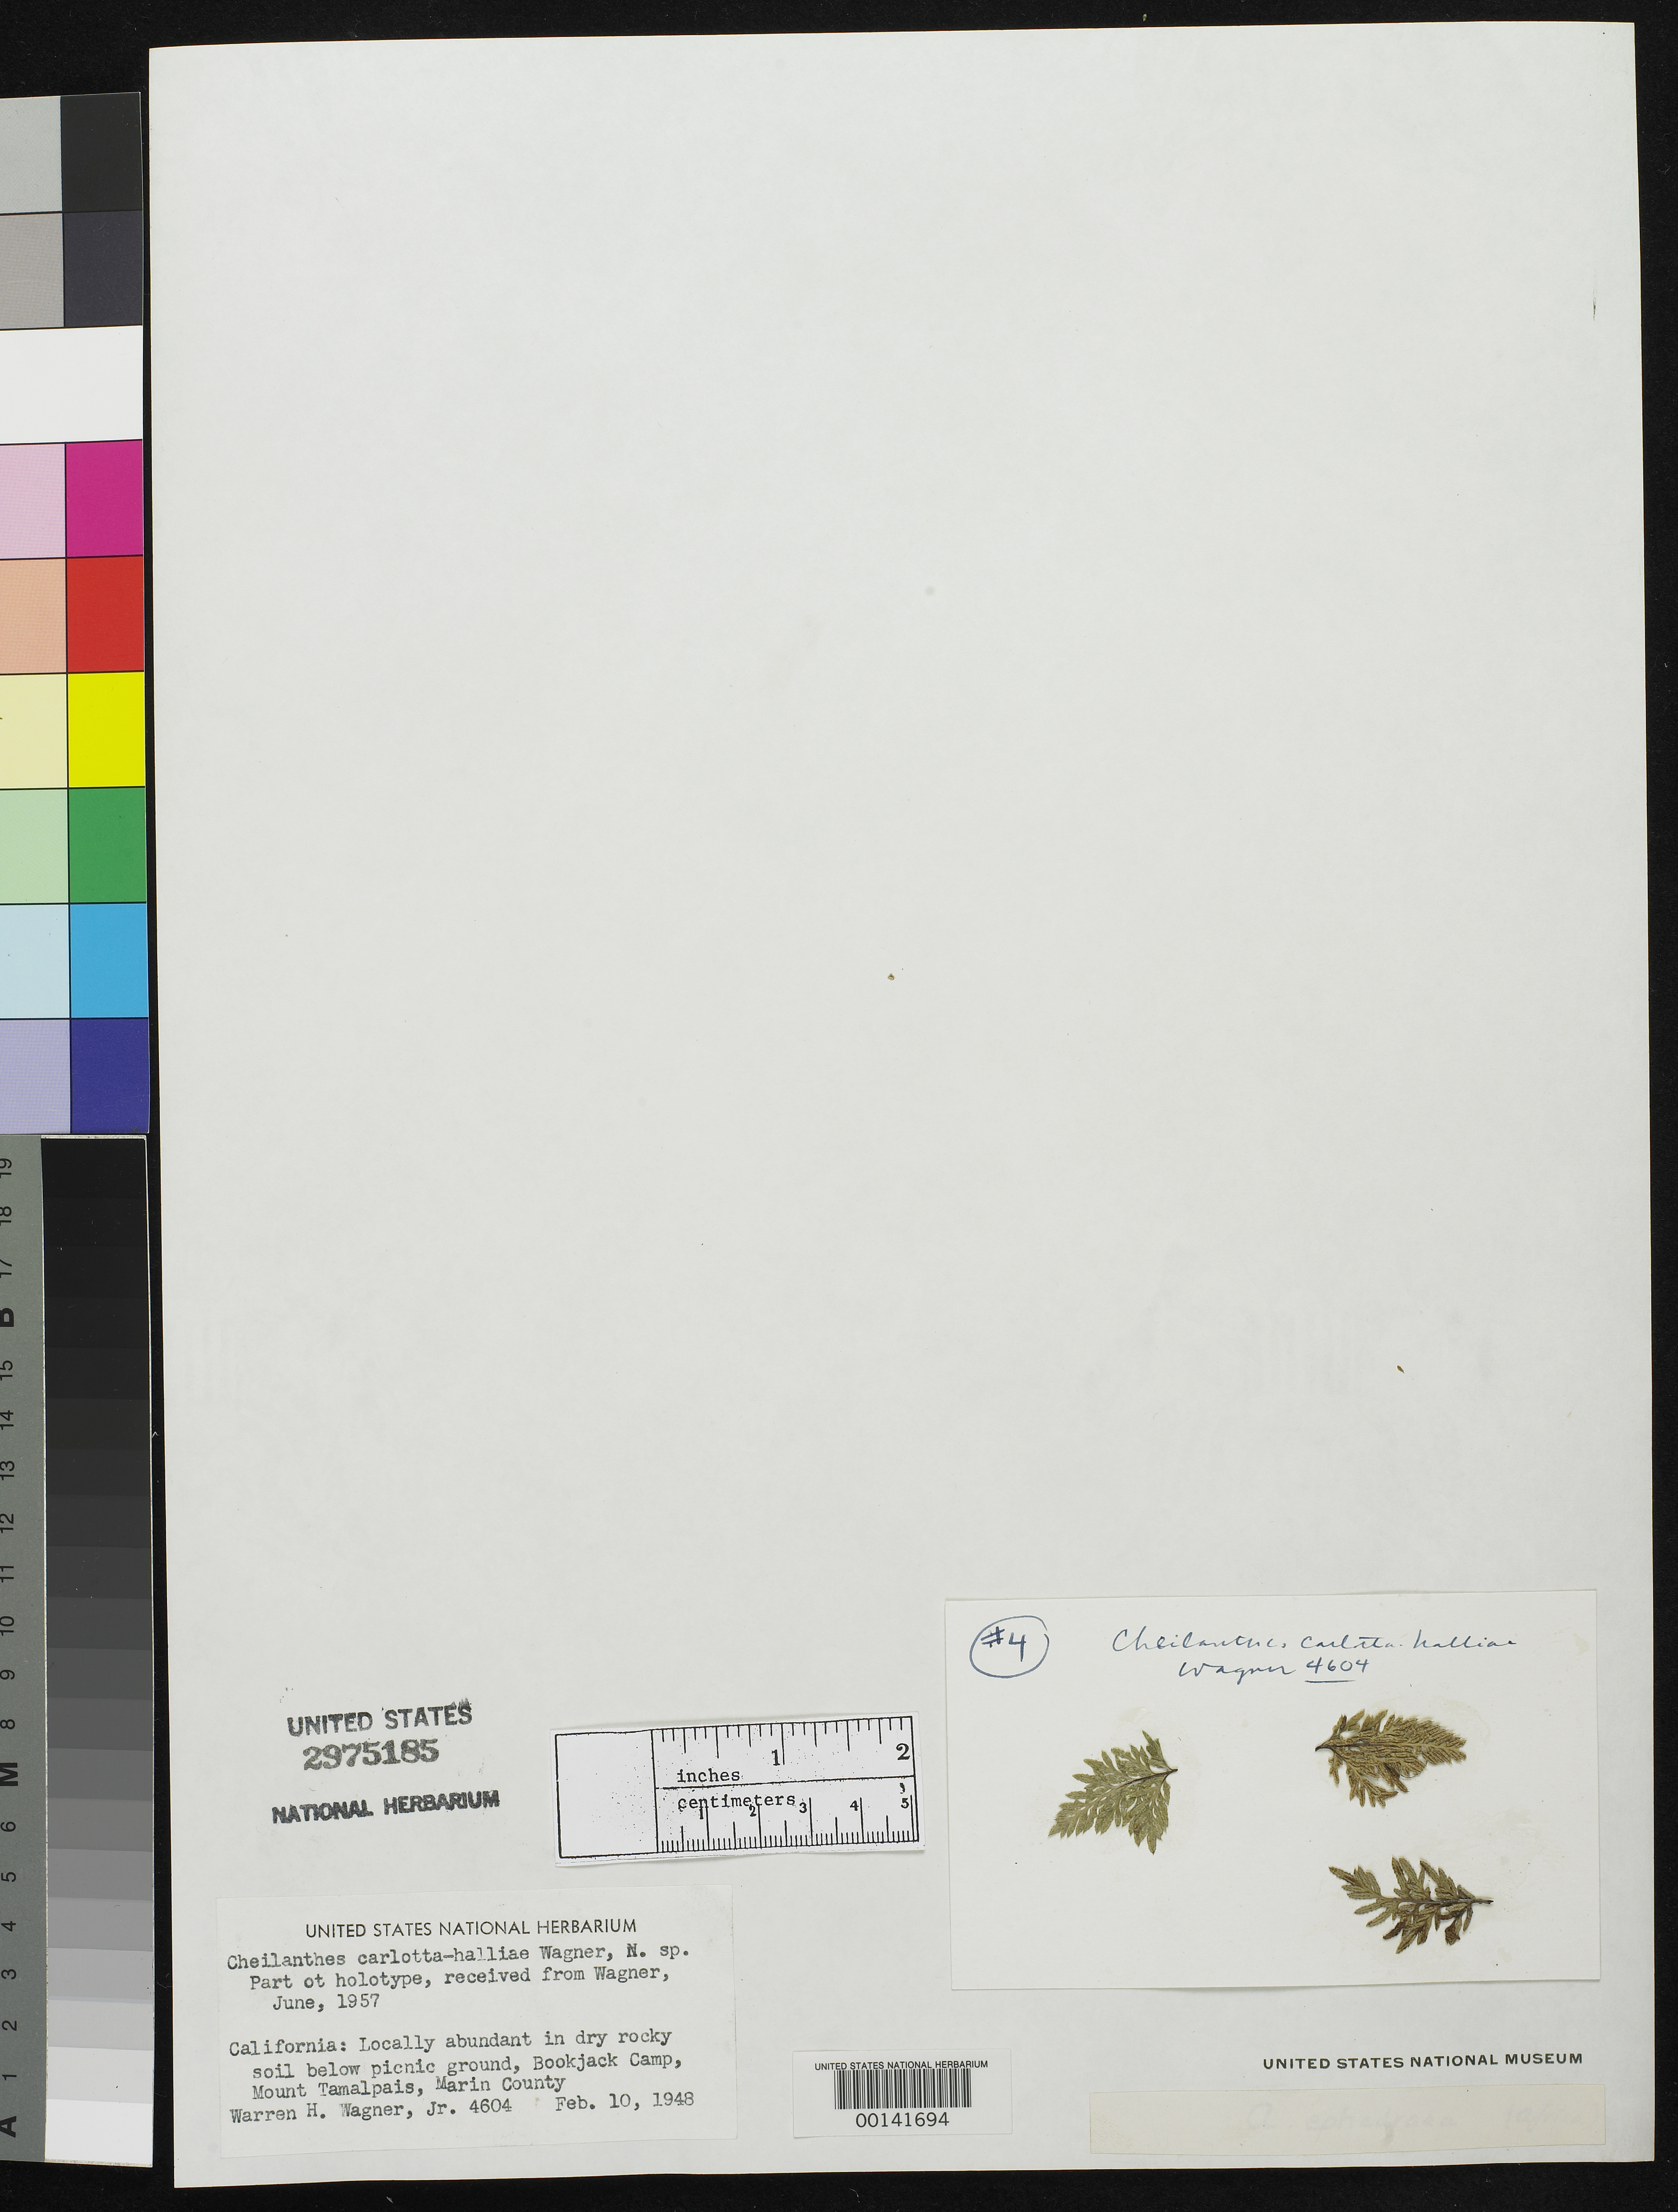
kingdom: Plantae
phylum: Tracheophyta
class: Polypodiopsida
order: Polypodiales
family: Pteridaceae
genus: Cheilanthes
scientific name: Cheilanthes carlotta-halliae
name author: W.H. Wagner & Gilbert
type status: Type Fragment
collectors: W. H. Wagner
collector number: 4604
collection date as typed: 10 Feb 1948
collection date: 1948-02-10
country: United States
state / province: California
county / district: Marin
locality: Bookjack camp, Mt. Tamalpais.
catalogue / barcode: US 2975185